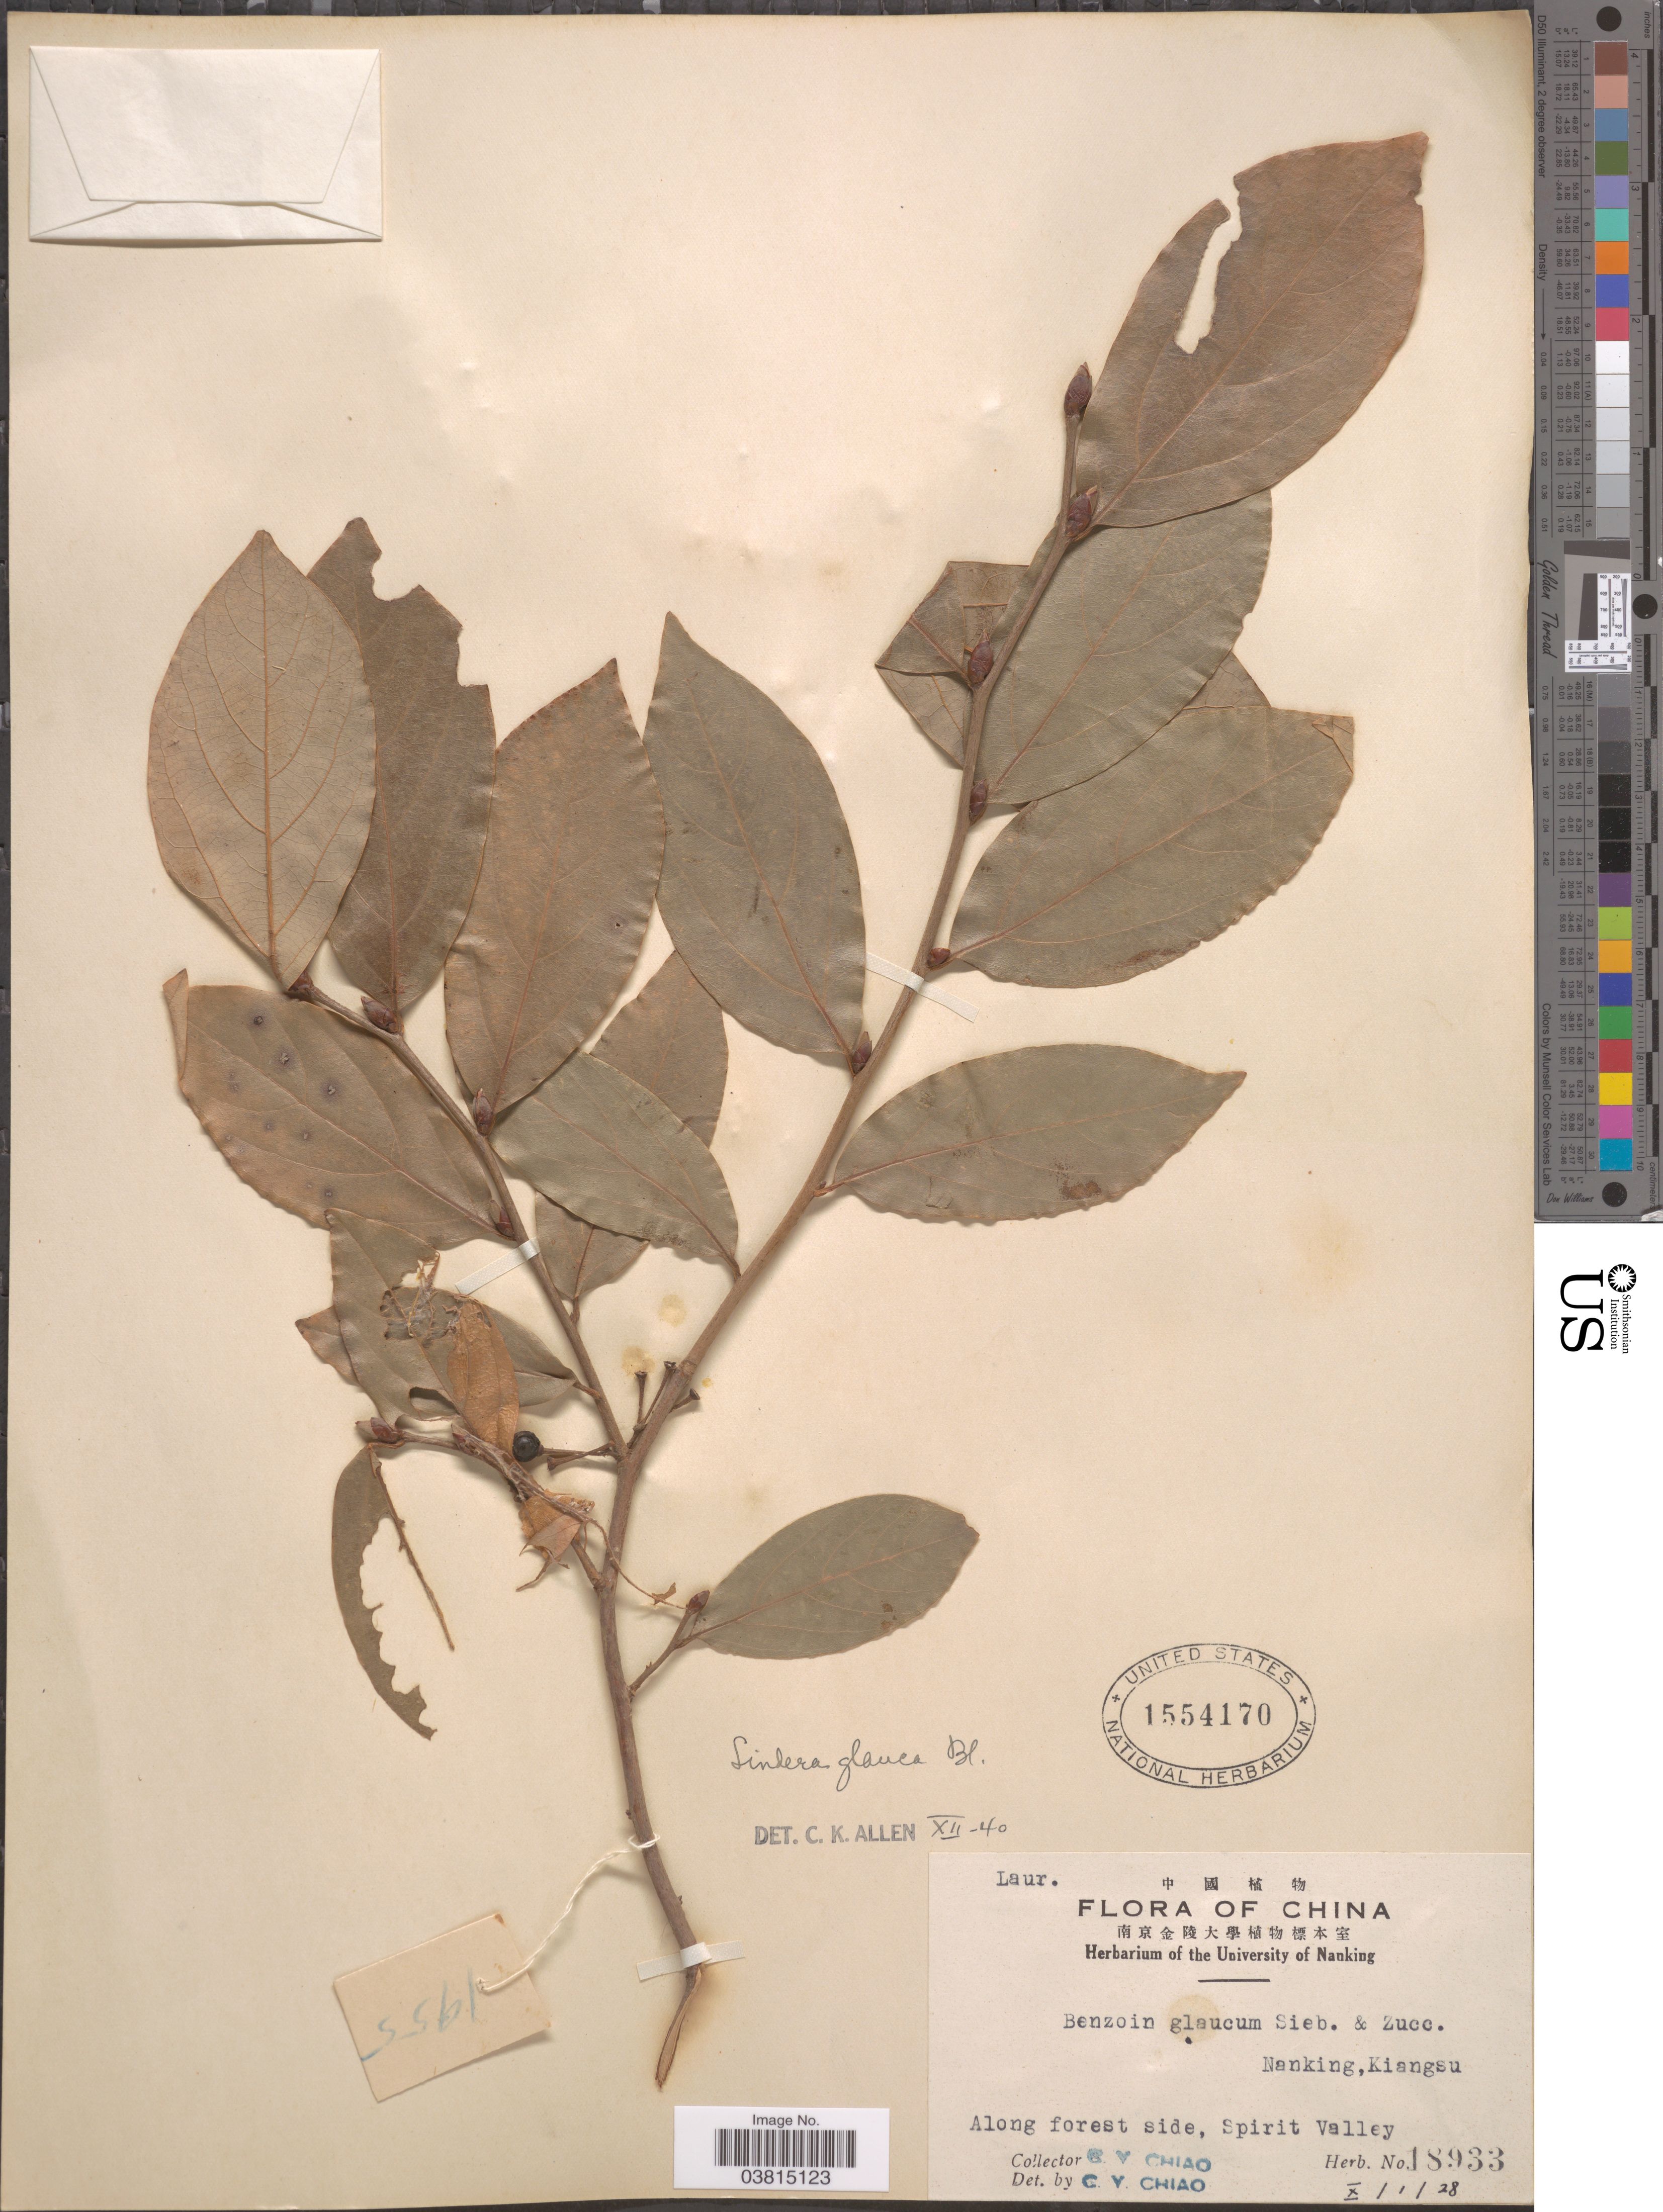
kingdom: Plantae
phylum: Tracheophyta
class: Magnoliopsida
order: Laurales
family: Lauraceae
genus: Lindera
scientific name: Lindera glauca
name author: (Siebold & Zucc.) Blume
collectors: C. Y. Chiao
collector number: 18933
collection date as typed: Transcribed d/m/y: 1/10/28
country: China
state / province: Jiangsu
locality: Nanking, Kiangsu. Along forest side, Spirit Valley.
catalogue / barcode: US 1554170